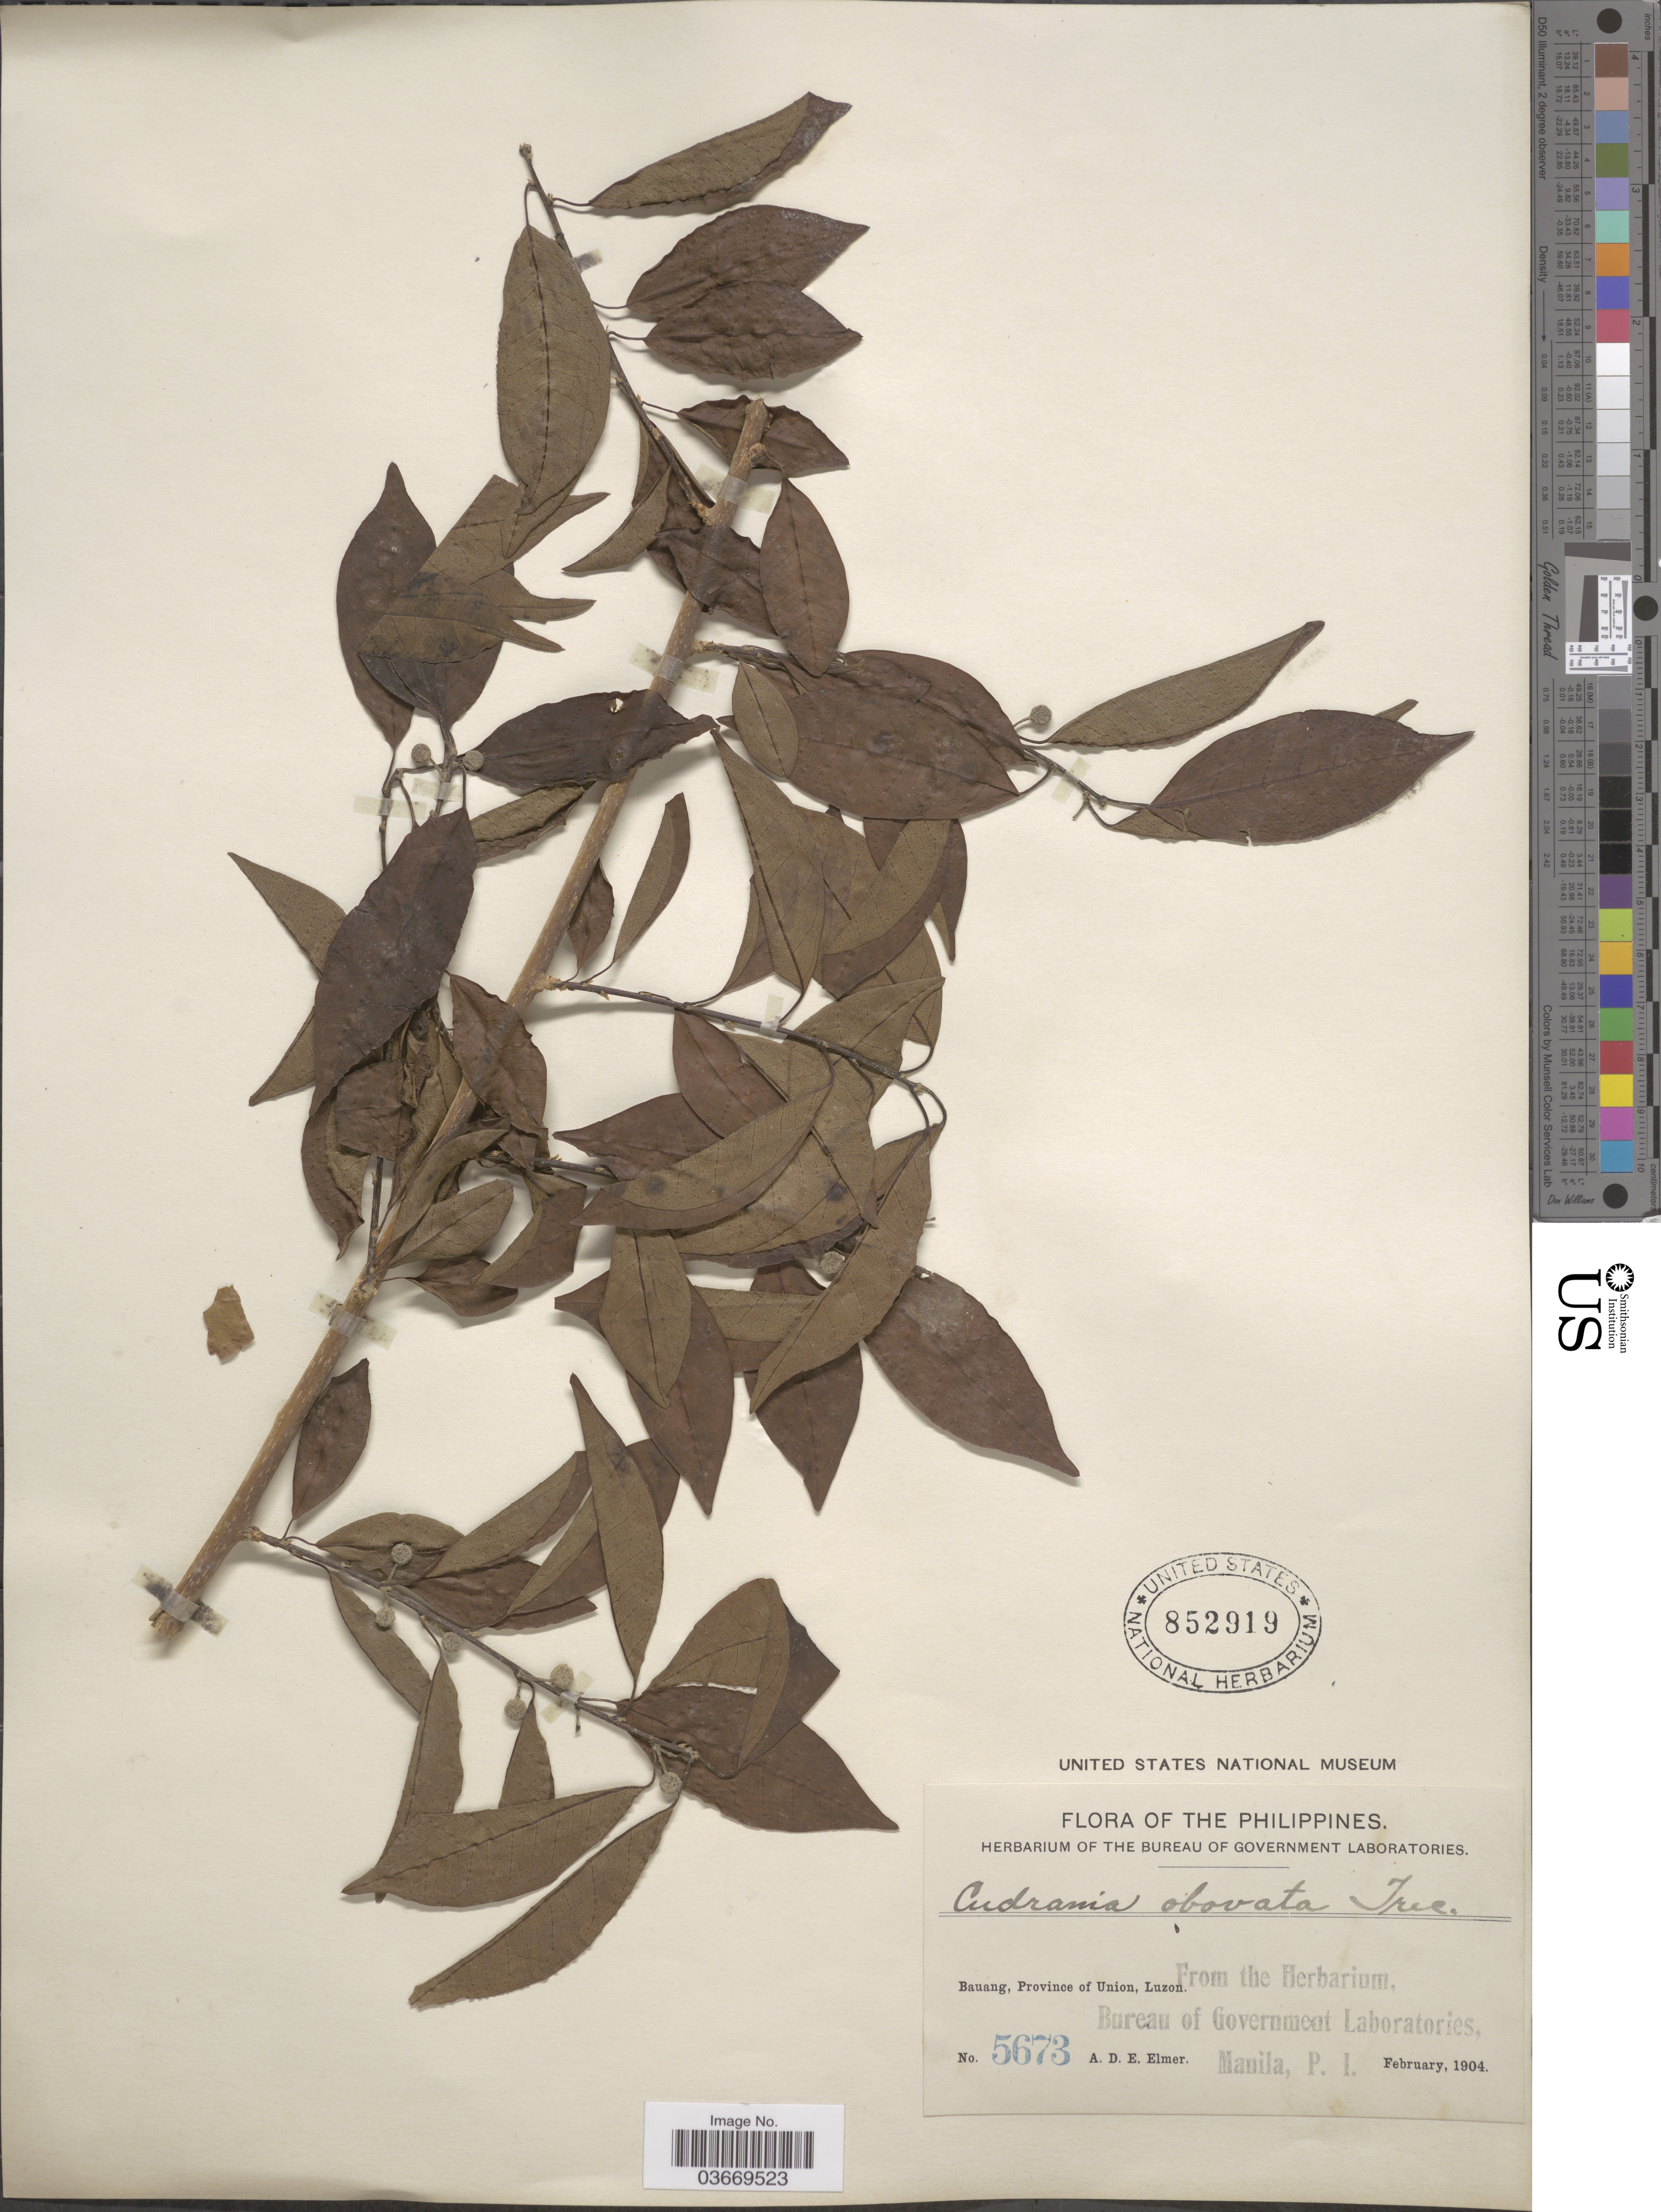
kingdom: Plantae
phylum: Tracheophyta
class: Magnoliopsida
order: Rosales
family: Moraceae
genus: Maclura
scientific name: Maclura cochinchinensis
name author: (Lour.) Corner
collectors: A. D. E. Elmer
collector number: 5673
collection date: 1904-02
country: Philippines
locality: Bauang, Province of Union, Luzon.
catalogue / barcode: US 852919